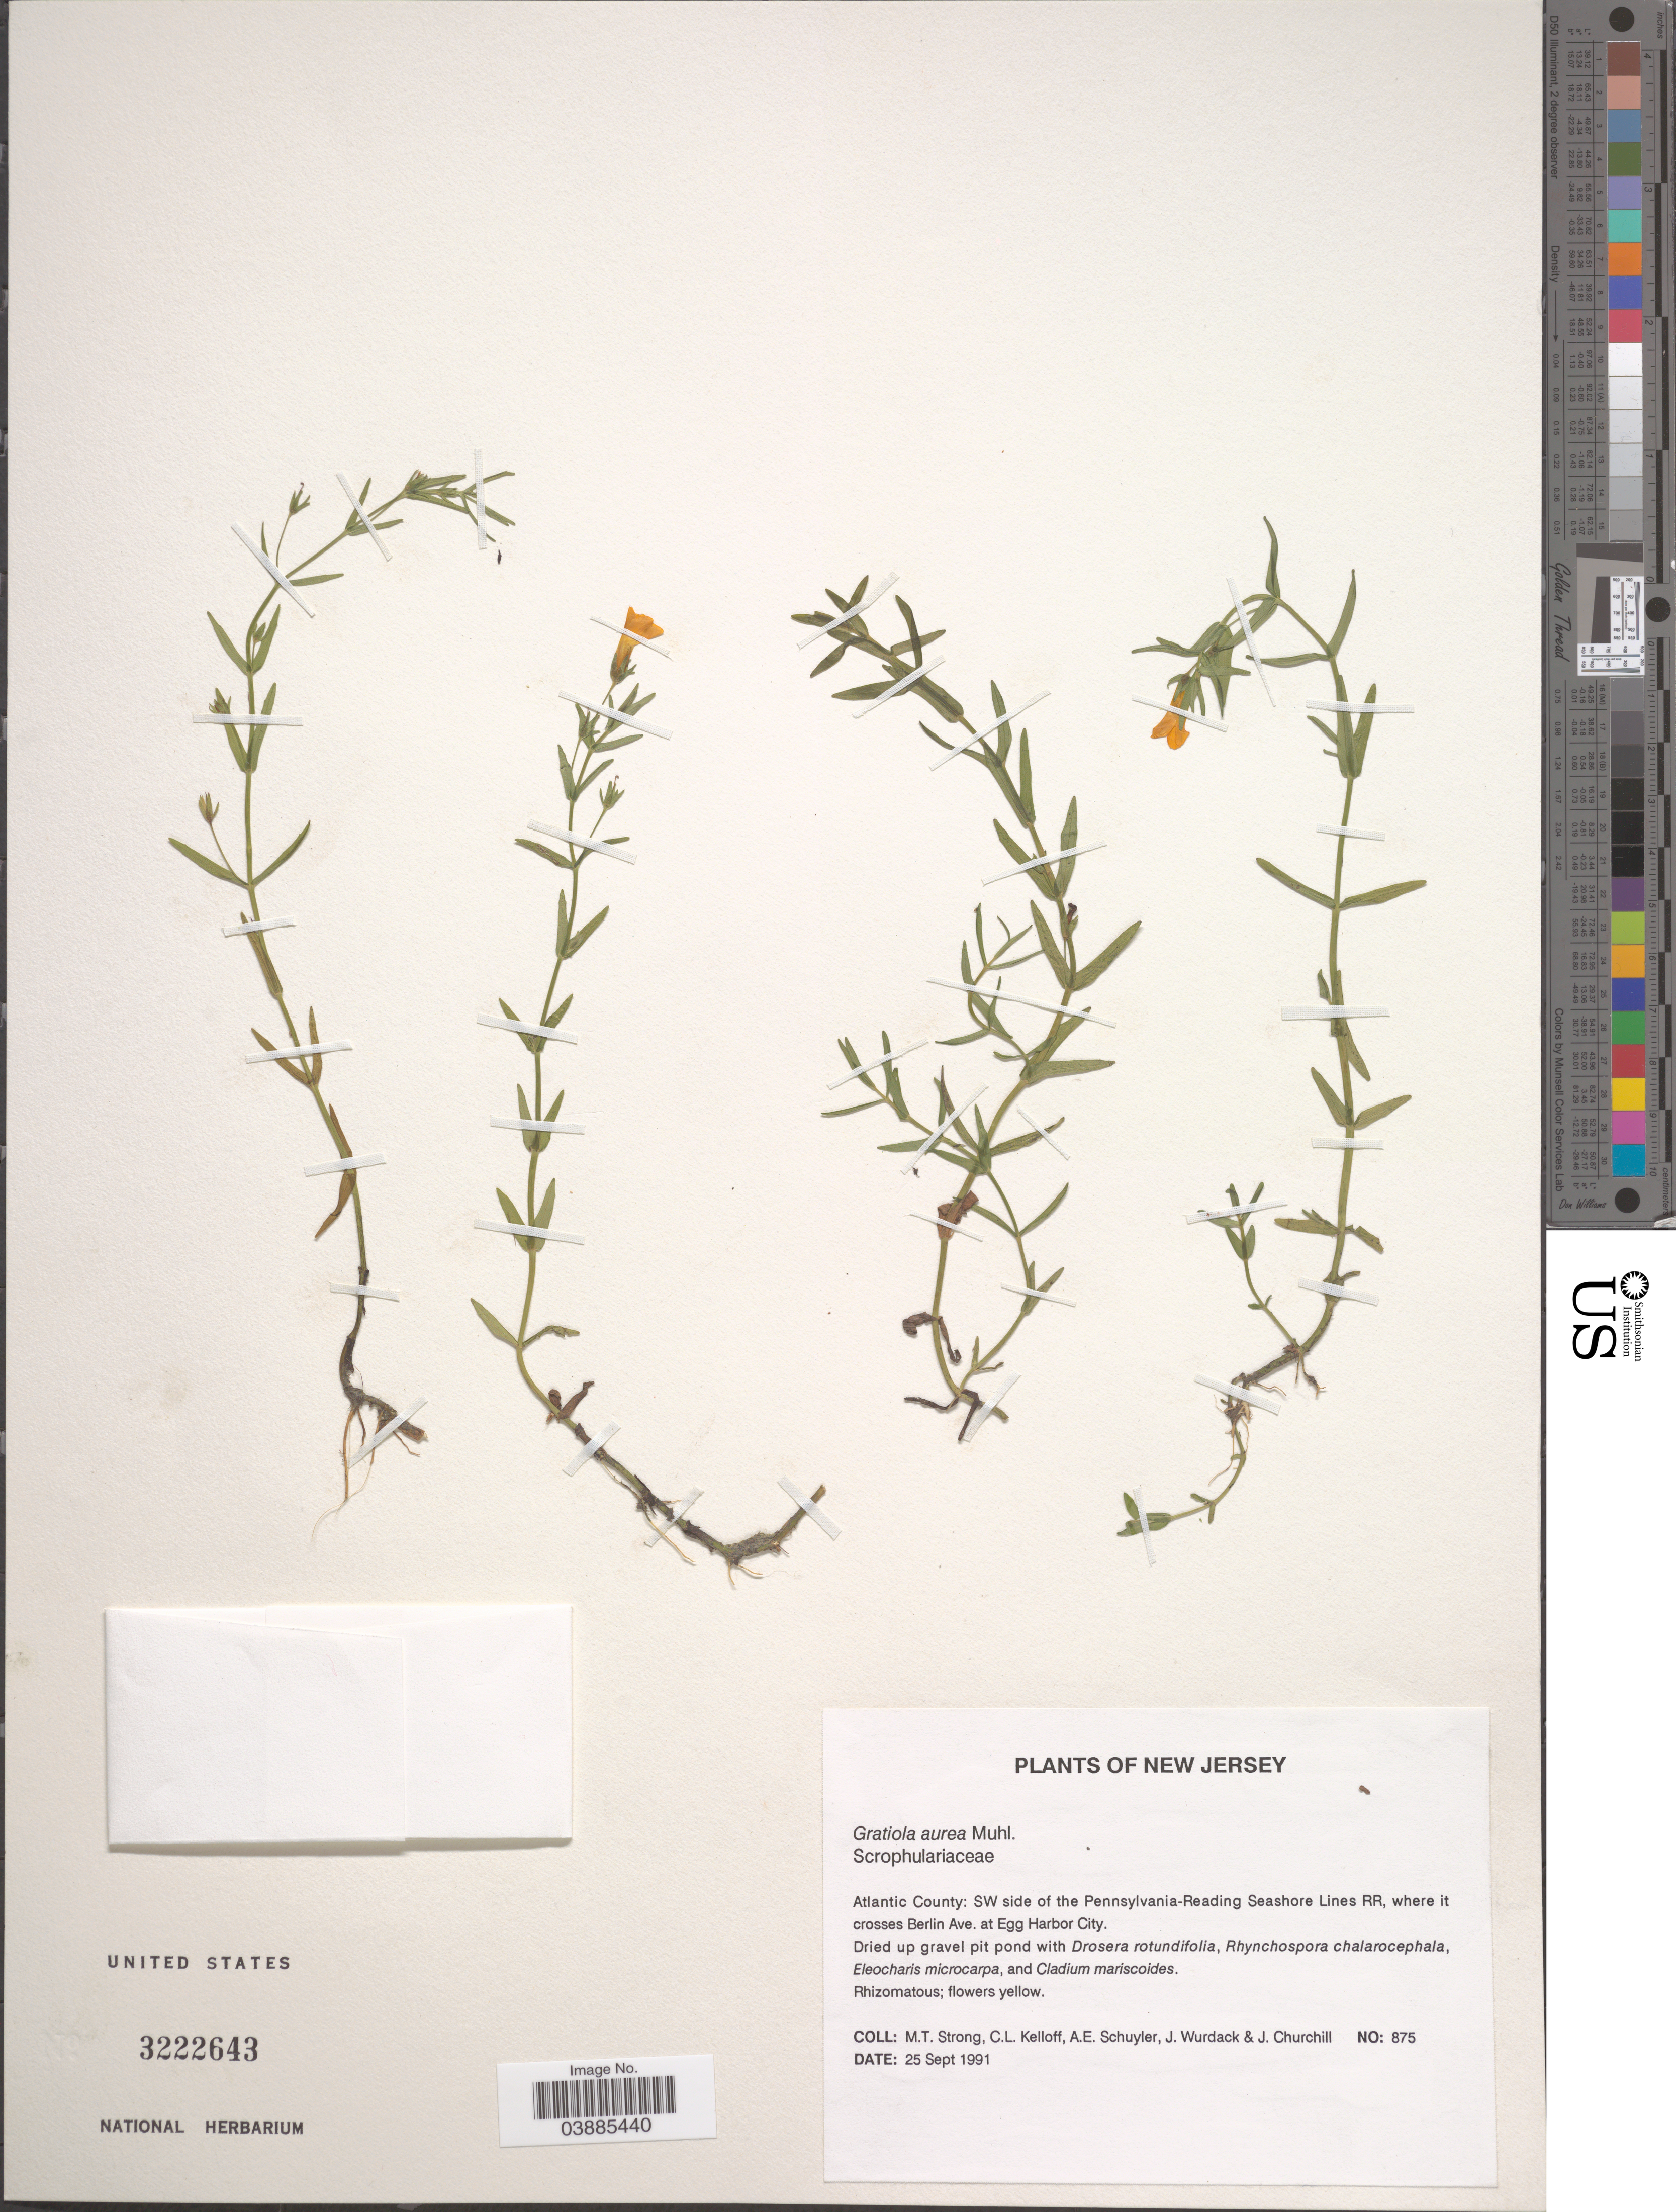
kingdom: Plantae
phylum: Tracheophyta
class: Magnoliopsida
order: Lamiales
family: Plantaginaceae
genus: Gratiola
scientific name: Gratiola aurea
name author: Pursh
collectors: M. Armstrong, C. L. Kelloff, A. Schuyler, J. J. Wurdack & J. Churchill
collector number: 875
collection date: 1991-09-25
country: United States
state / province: New Jersey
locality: Atlantic County: SW side of the Pennsylvania-Reading Seashore Lines RR, where it crosses Berlin Ave, at Egg Harbor City.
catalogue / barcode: US 3222643